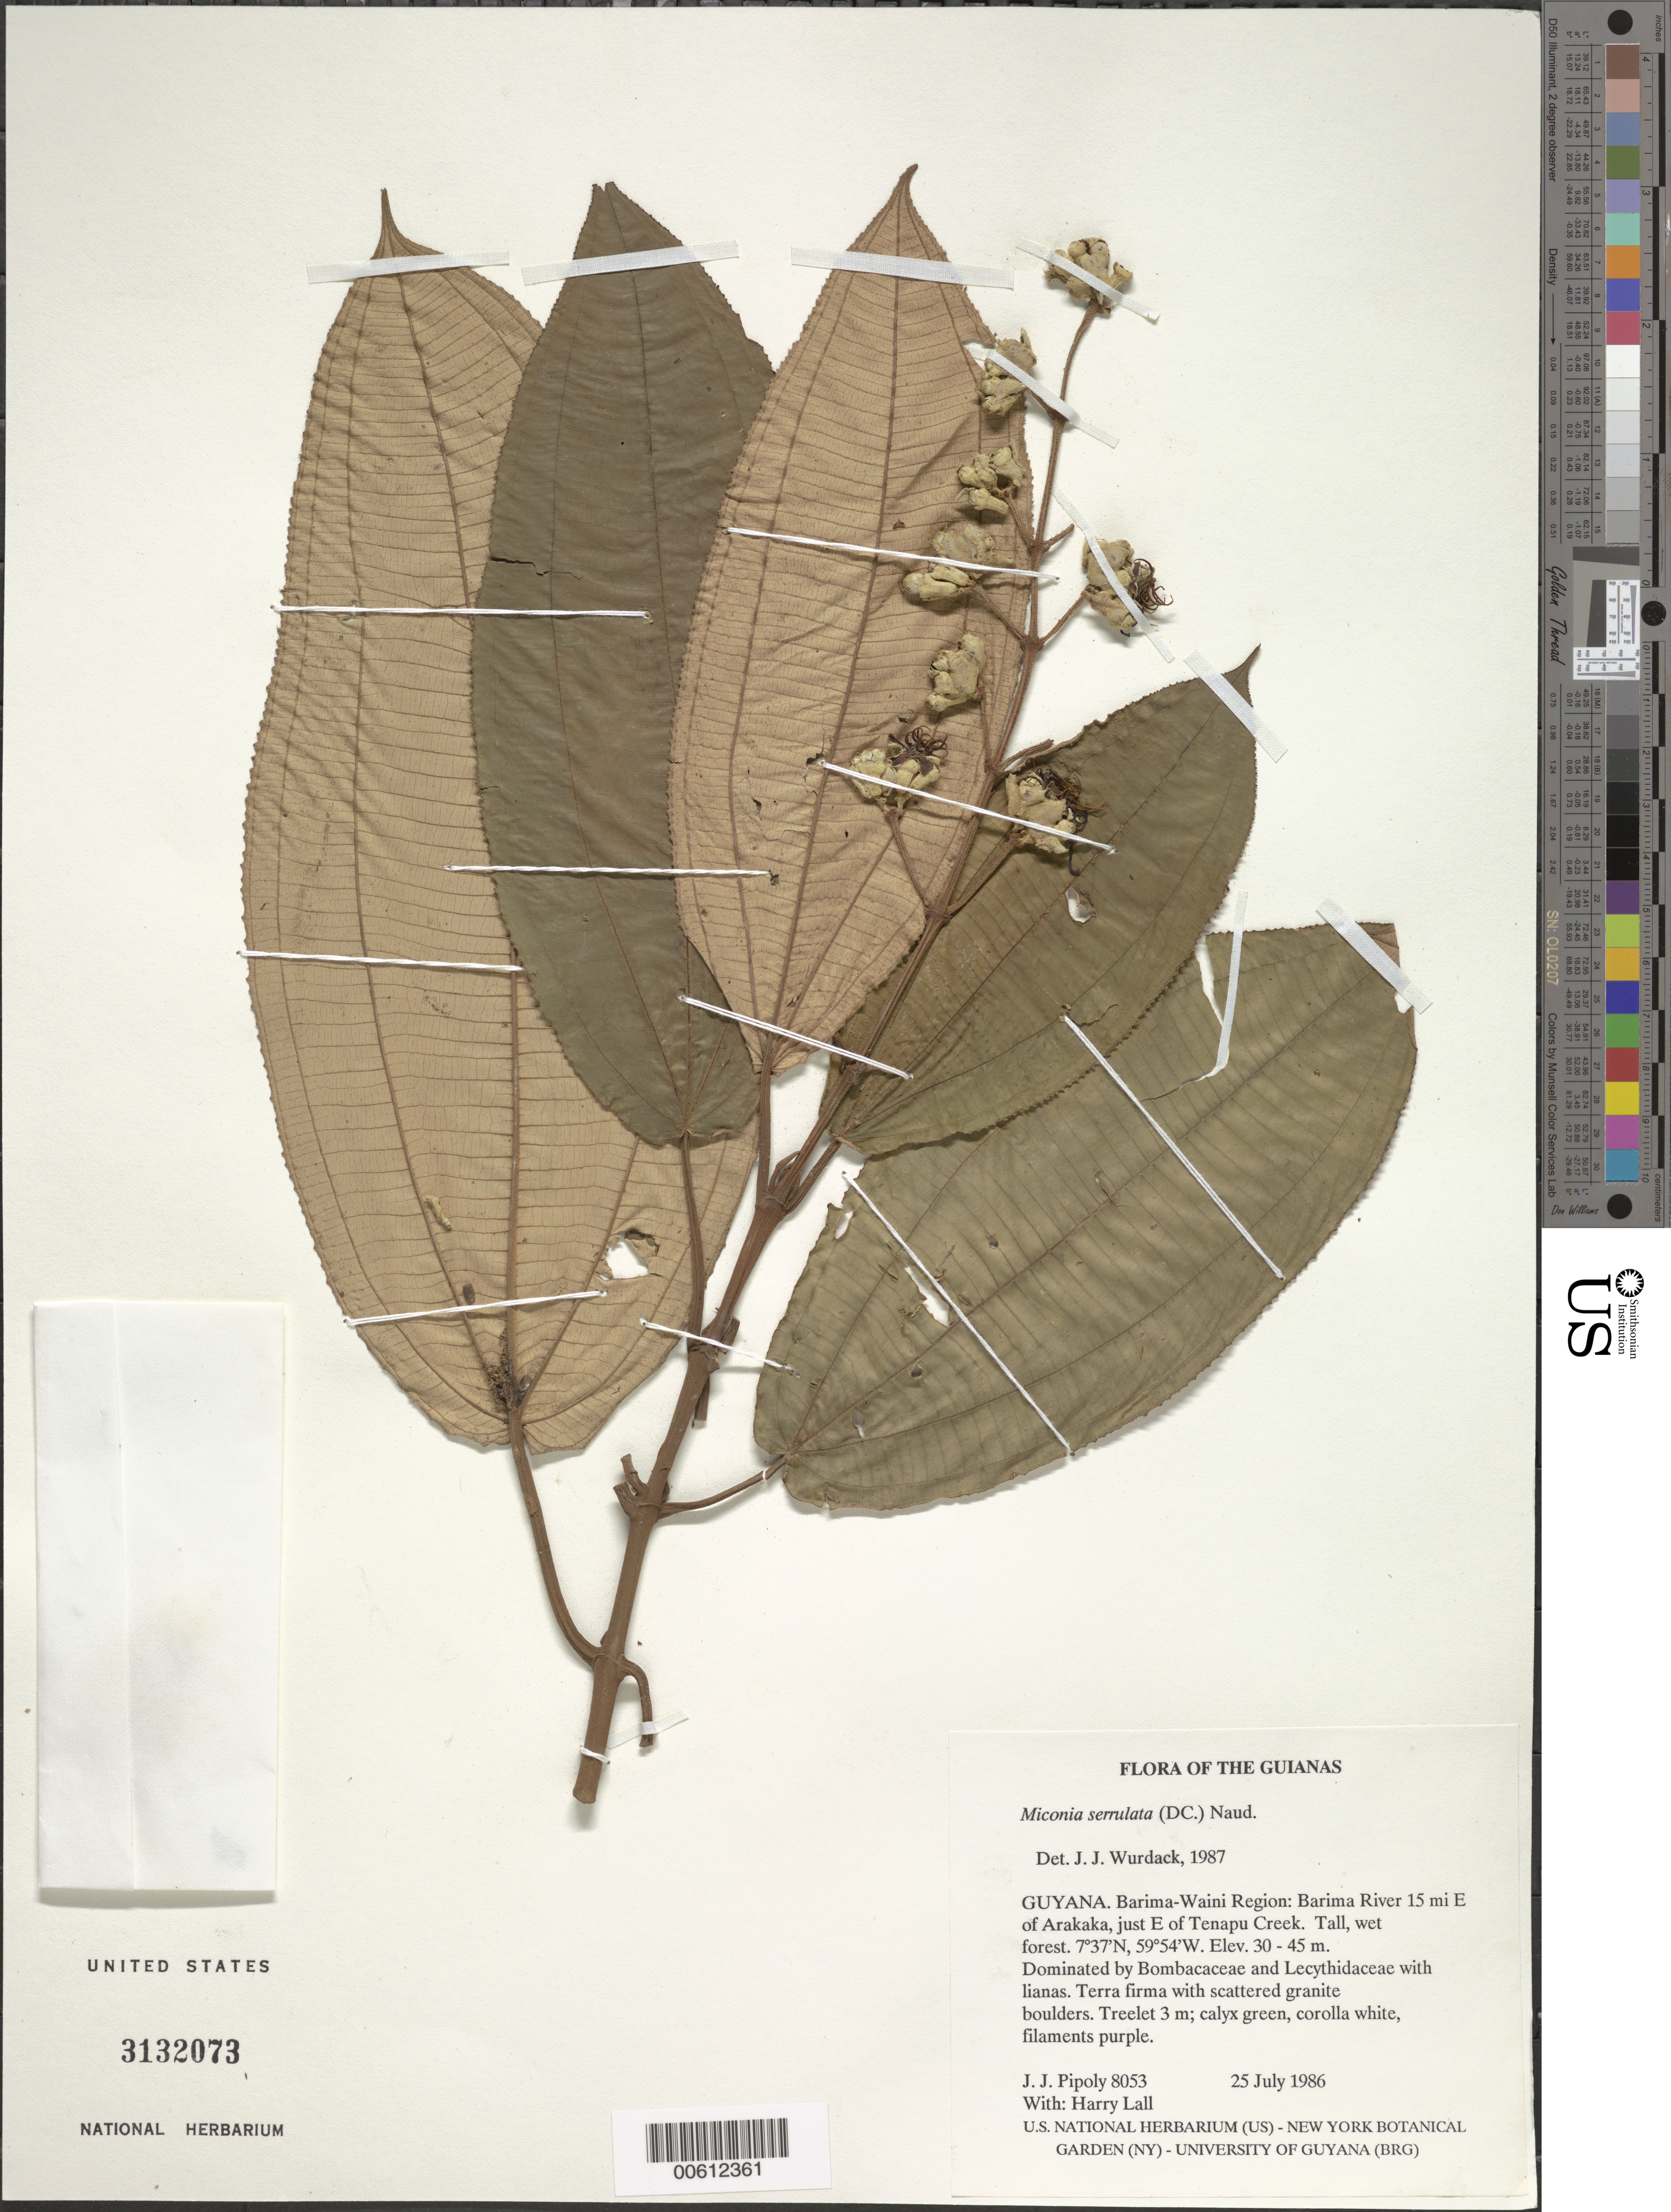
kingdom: Plantae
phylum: Tracheophyta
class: Magnoliopsida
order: Myrtales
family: Melastomataceae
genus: Miconia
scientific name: Miconia serrulata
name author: (DC.) Naudin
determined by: Wurdack, John J., (US), US (UNITED STATES)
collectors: J. J. Pipoly & H. Lall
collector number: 8053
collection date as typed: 25 July 1986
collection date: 1986-07-25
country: Guyana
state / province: Barima-Waini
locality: Barima River 15 mi E of Arakaka, just E of Tenapu Creek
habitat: Tall, wet forest dominated by Bombacaceae and Lecythidaceae with lianas. Terra firma with scattered granite boulders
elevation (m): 30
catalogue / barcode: US 3132073